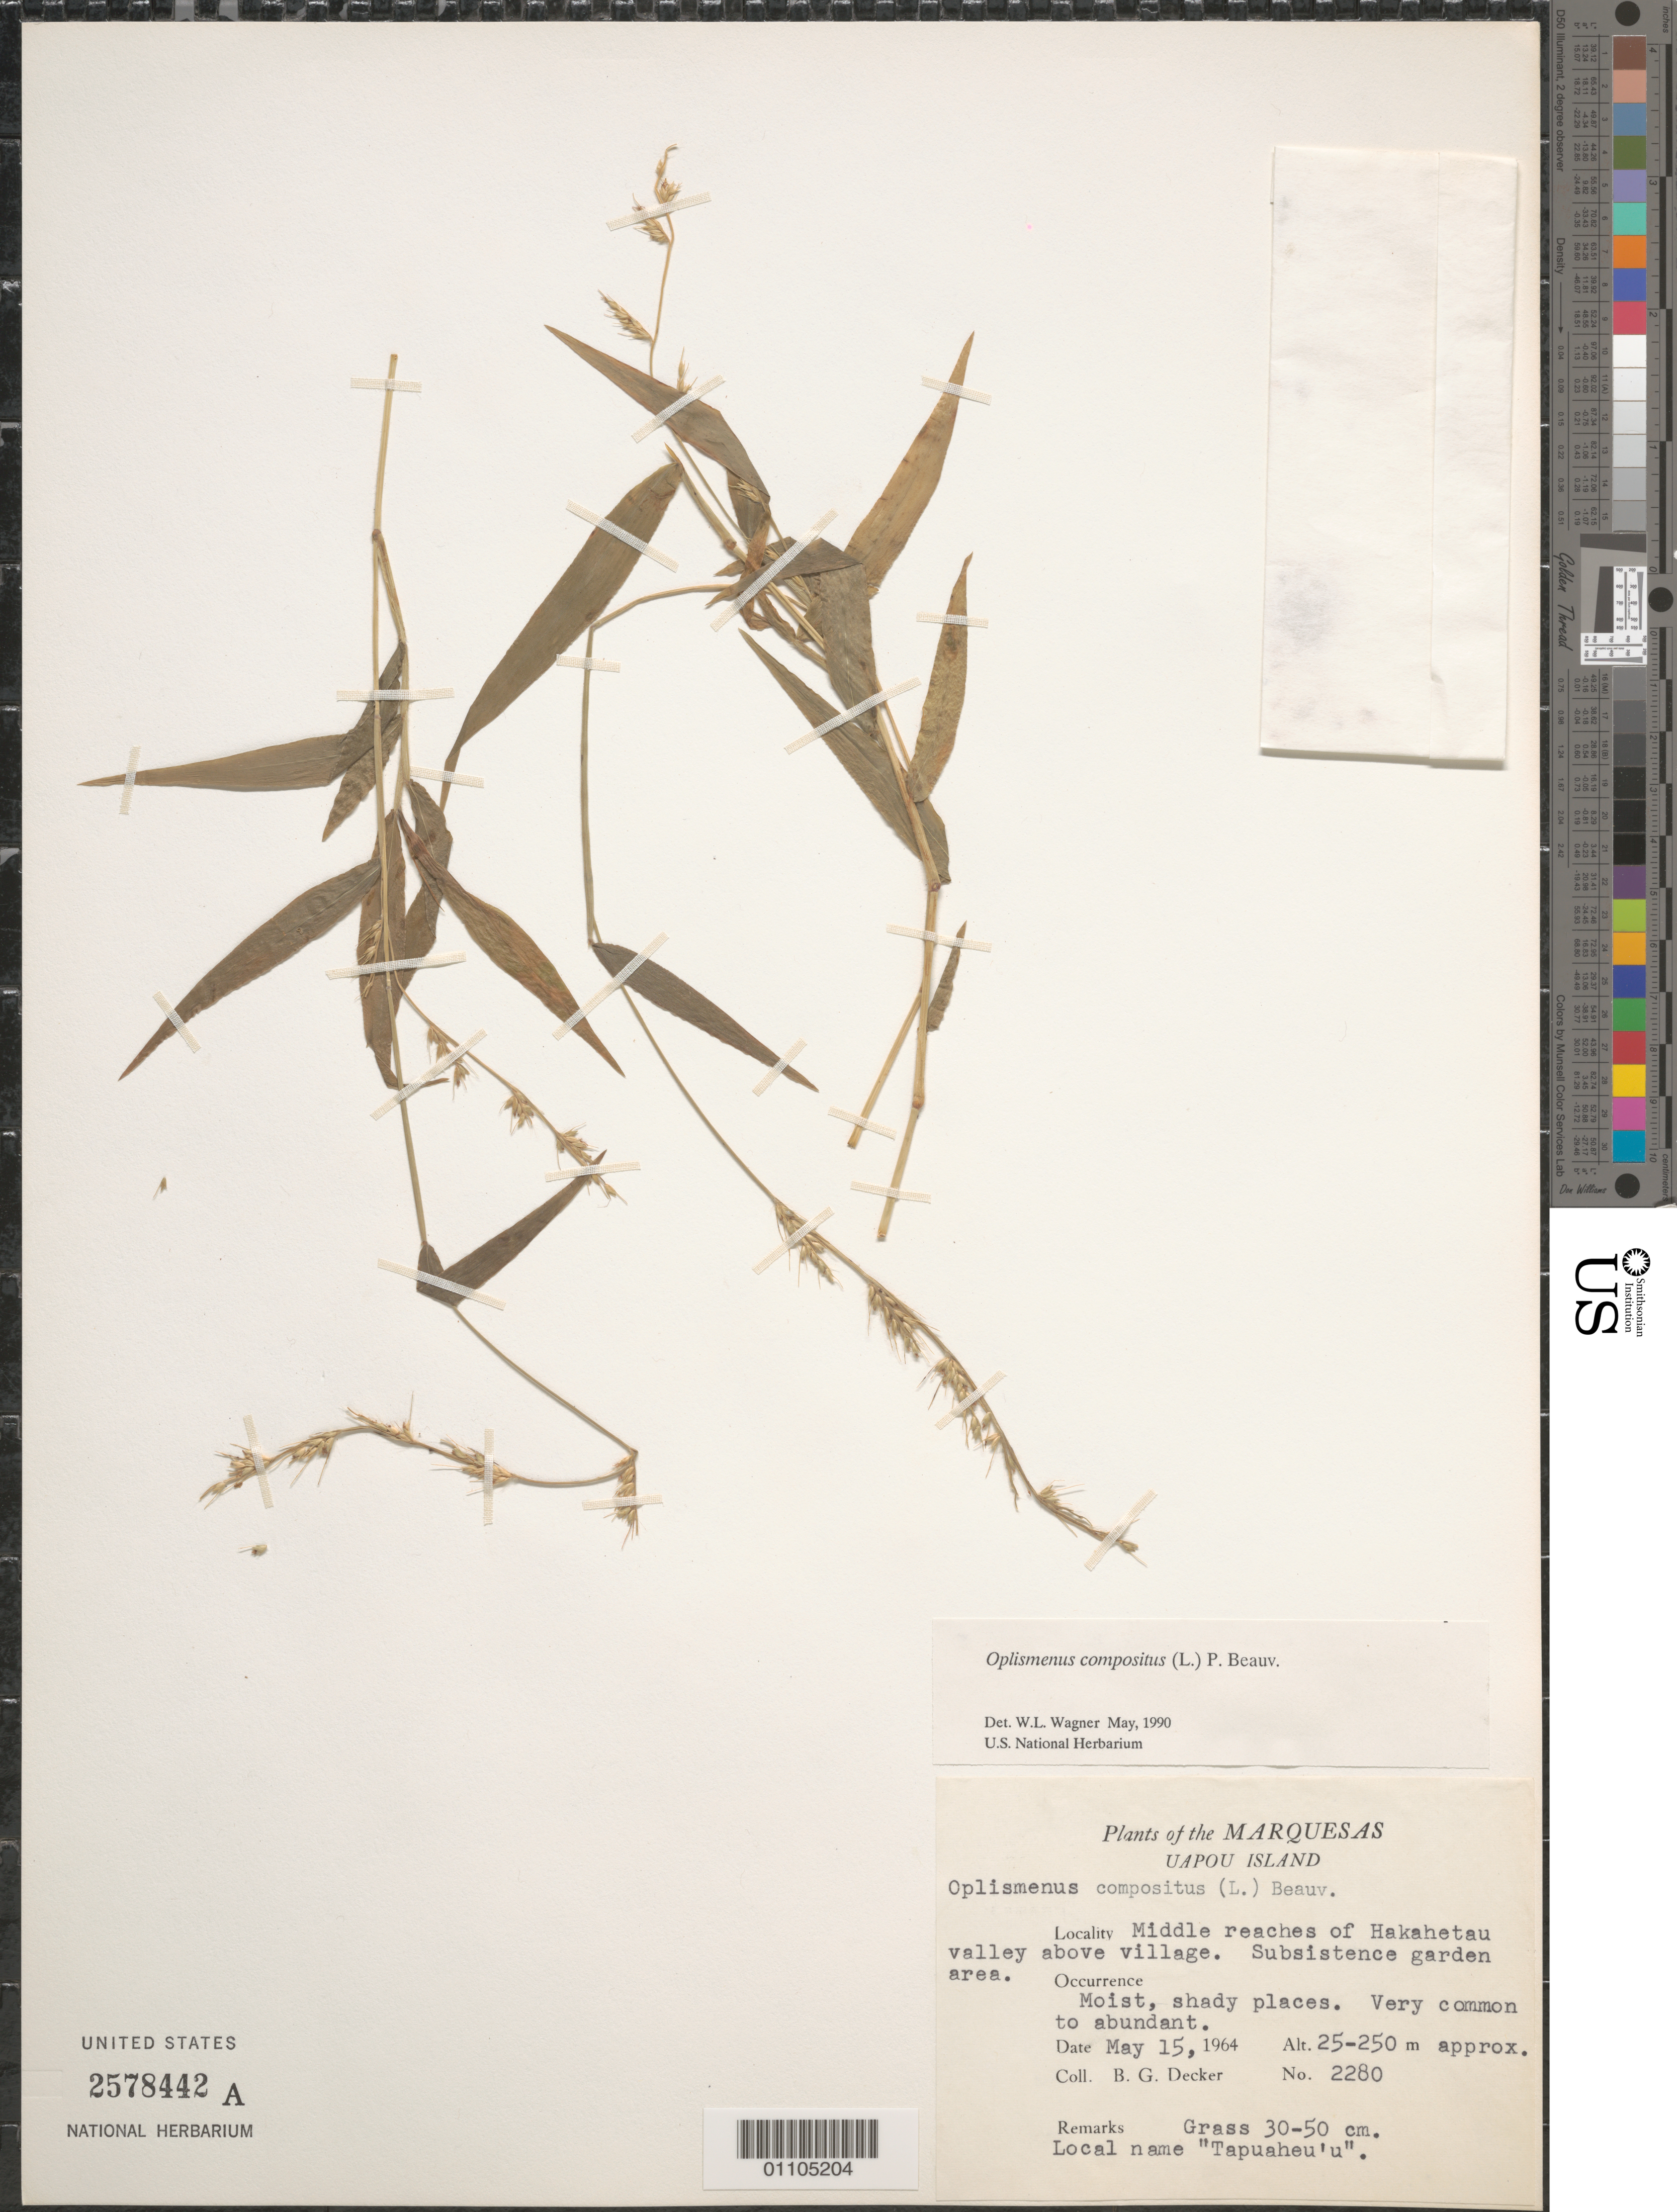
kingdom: Plantae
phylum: Tracheophyta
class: Liliopsida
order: Poales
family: Poaceae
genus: Oplismenus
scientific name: Oplismenus compositus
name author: (L.) P. Beauv.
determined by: Wagner, W. L., (BOT), Smithsonian Institution - National Museum of Natural History (UNITED STATES)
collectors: B. G. Decker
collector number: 2280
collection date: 1964-05-15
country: French Polynesia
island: Ua Pou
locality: middle reaches of Hakahetau Valley above village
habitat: Subsistence garden; moist, shady places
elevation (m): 25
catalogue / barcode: US 2578442A